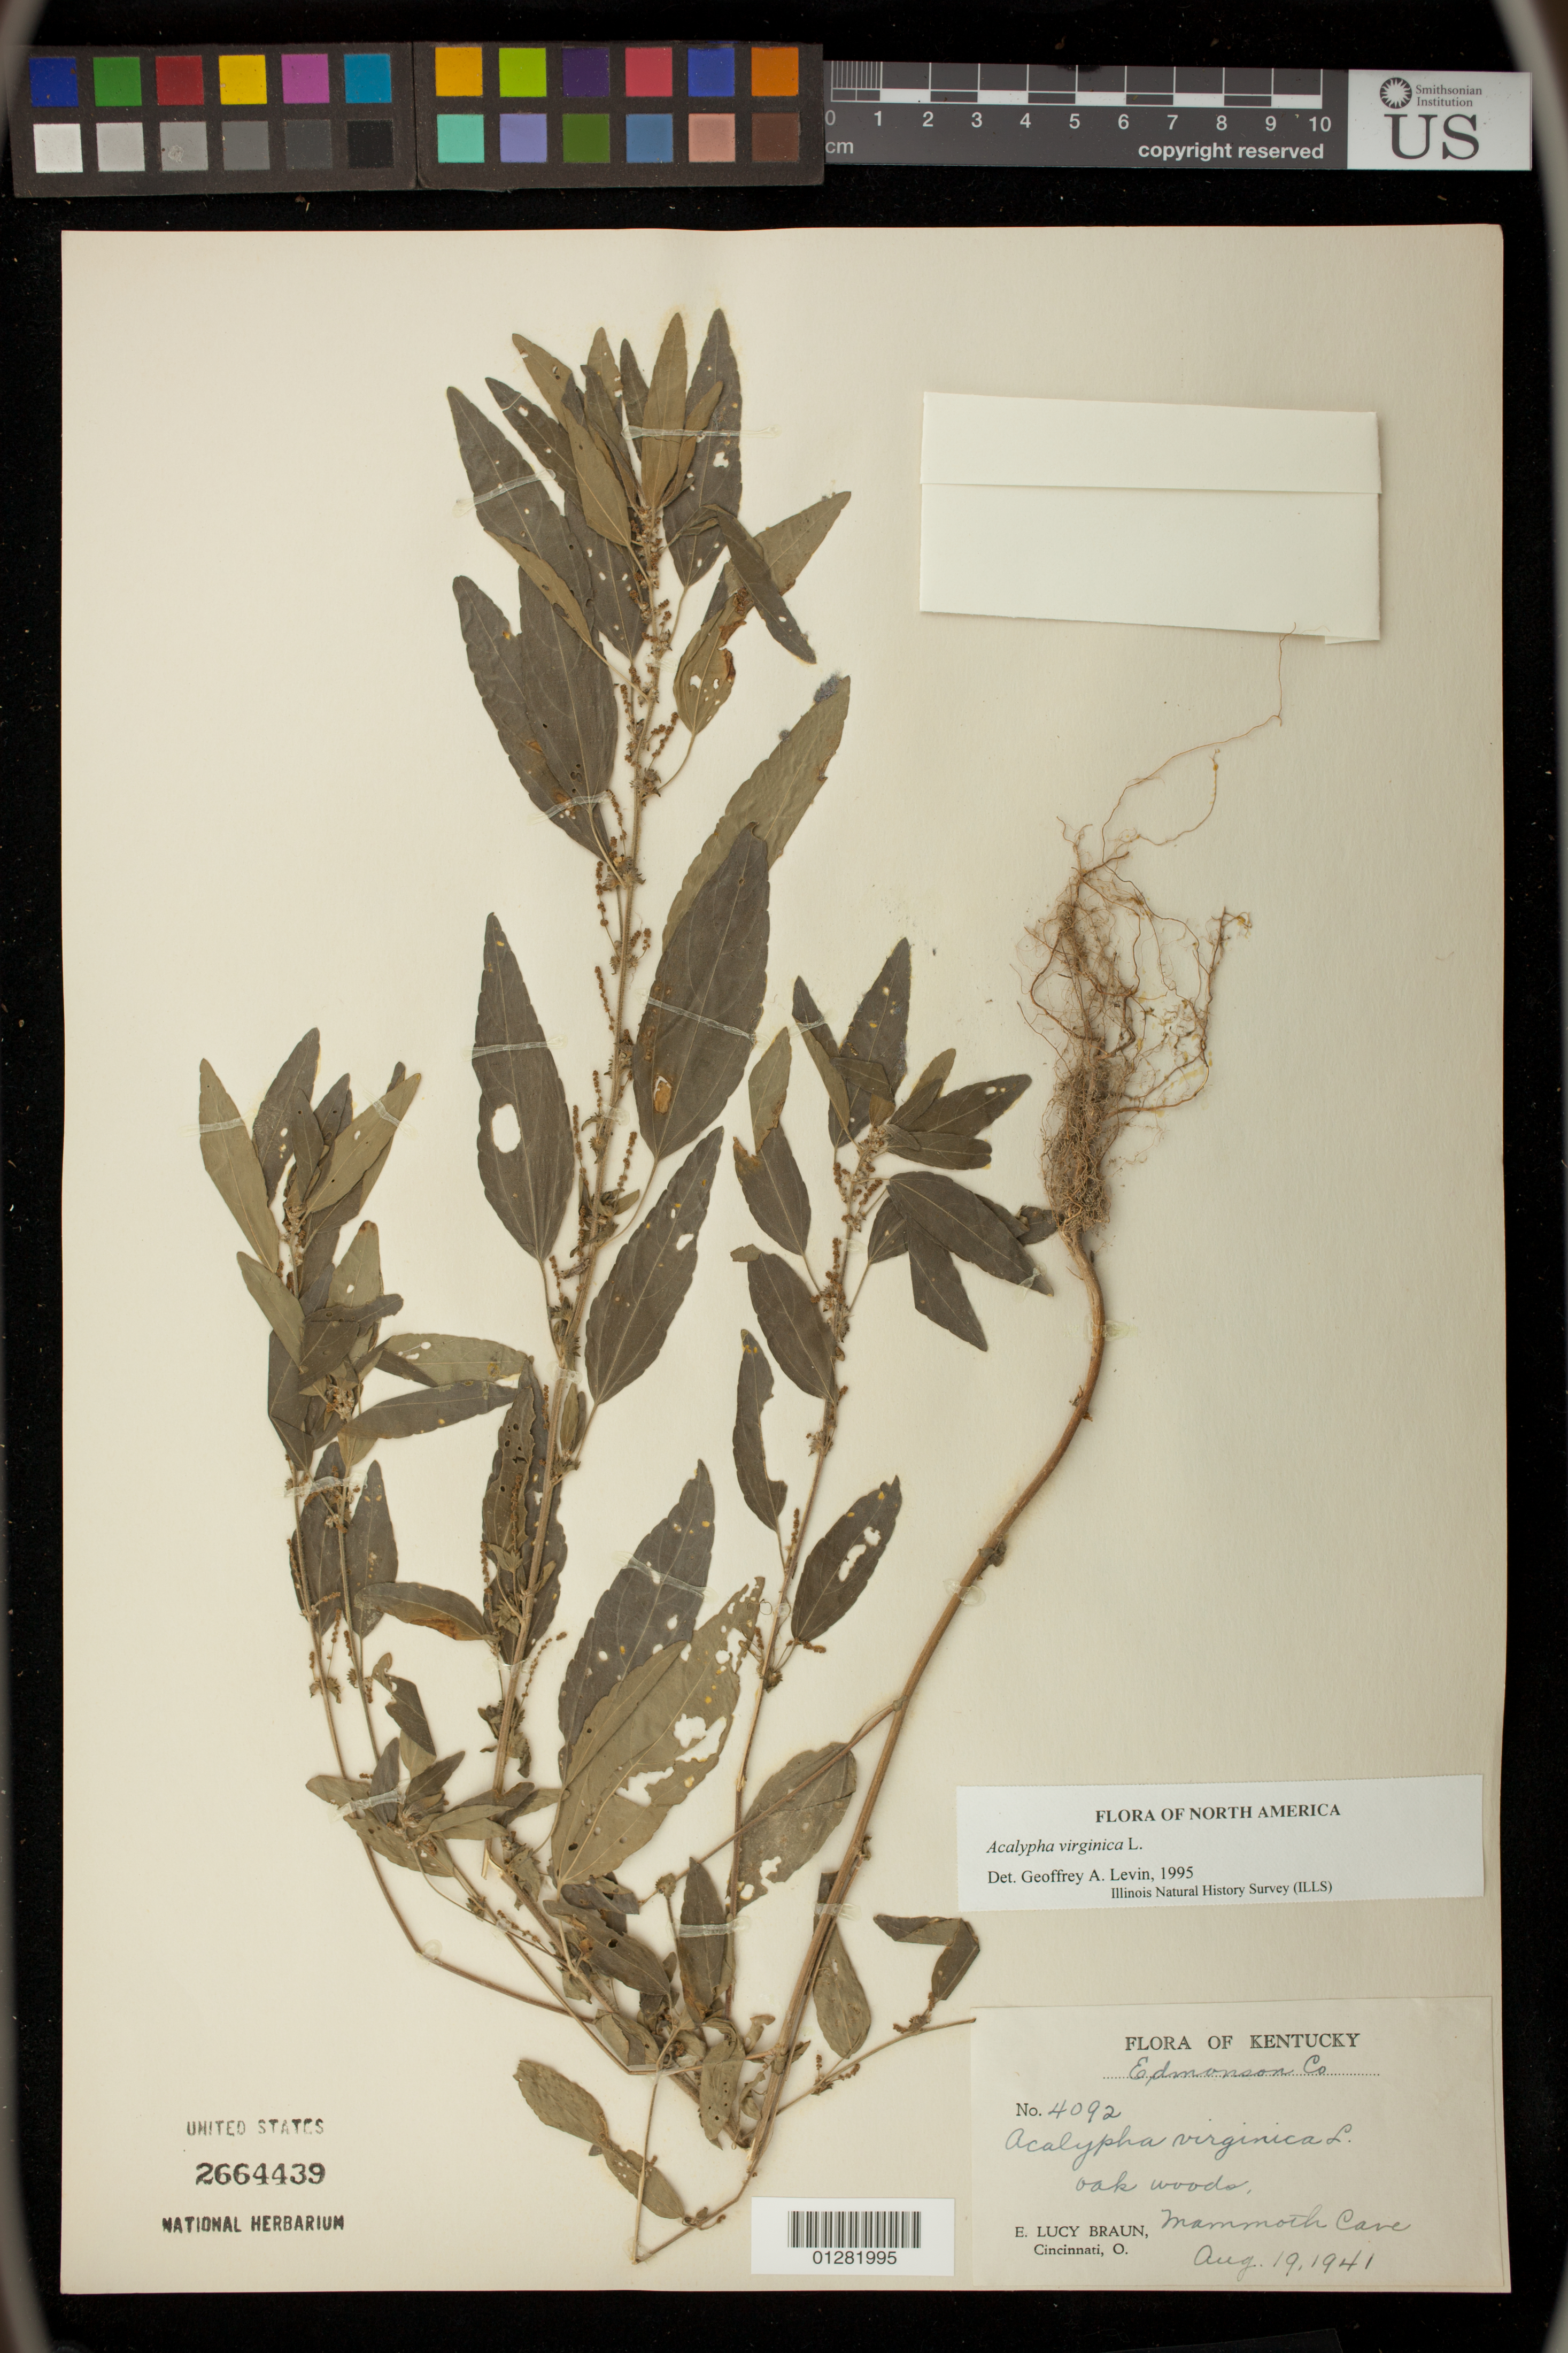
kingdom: Plantae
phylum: Tracheophyta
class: Magnoliopsida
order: Malpighiales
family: Euphorbiaceae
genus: Acalypha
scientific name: Acalypha virginica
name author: L.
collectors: E. L. Braun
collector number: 4092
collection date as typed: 19 Aug 1941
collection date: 1941-08-19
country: United States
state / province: Kentucky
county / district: Edmonson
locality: Mammoth cave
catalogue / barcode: US 2664439